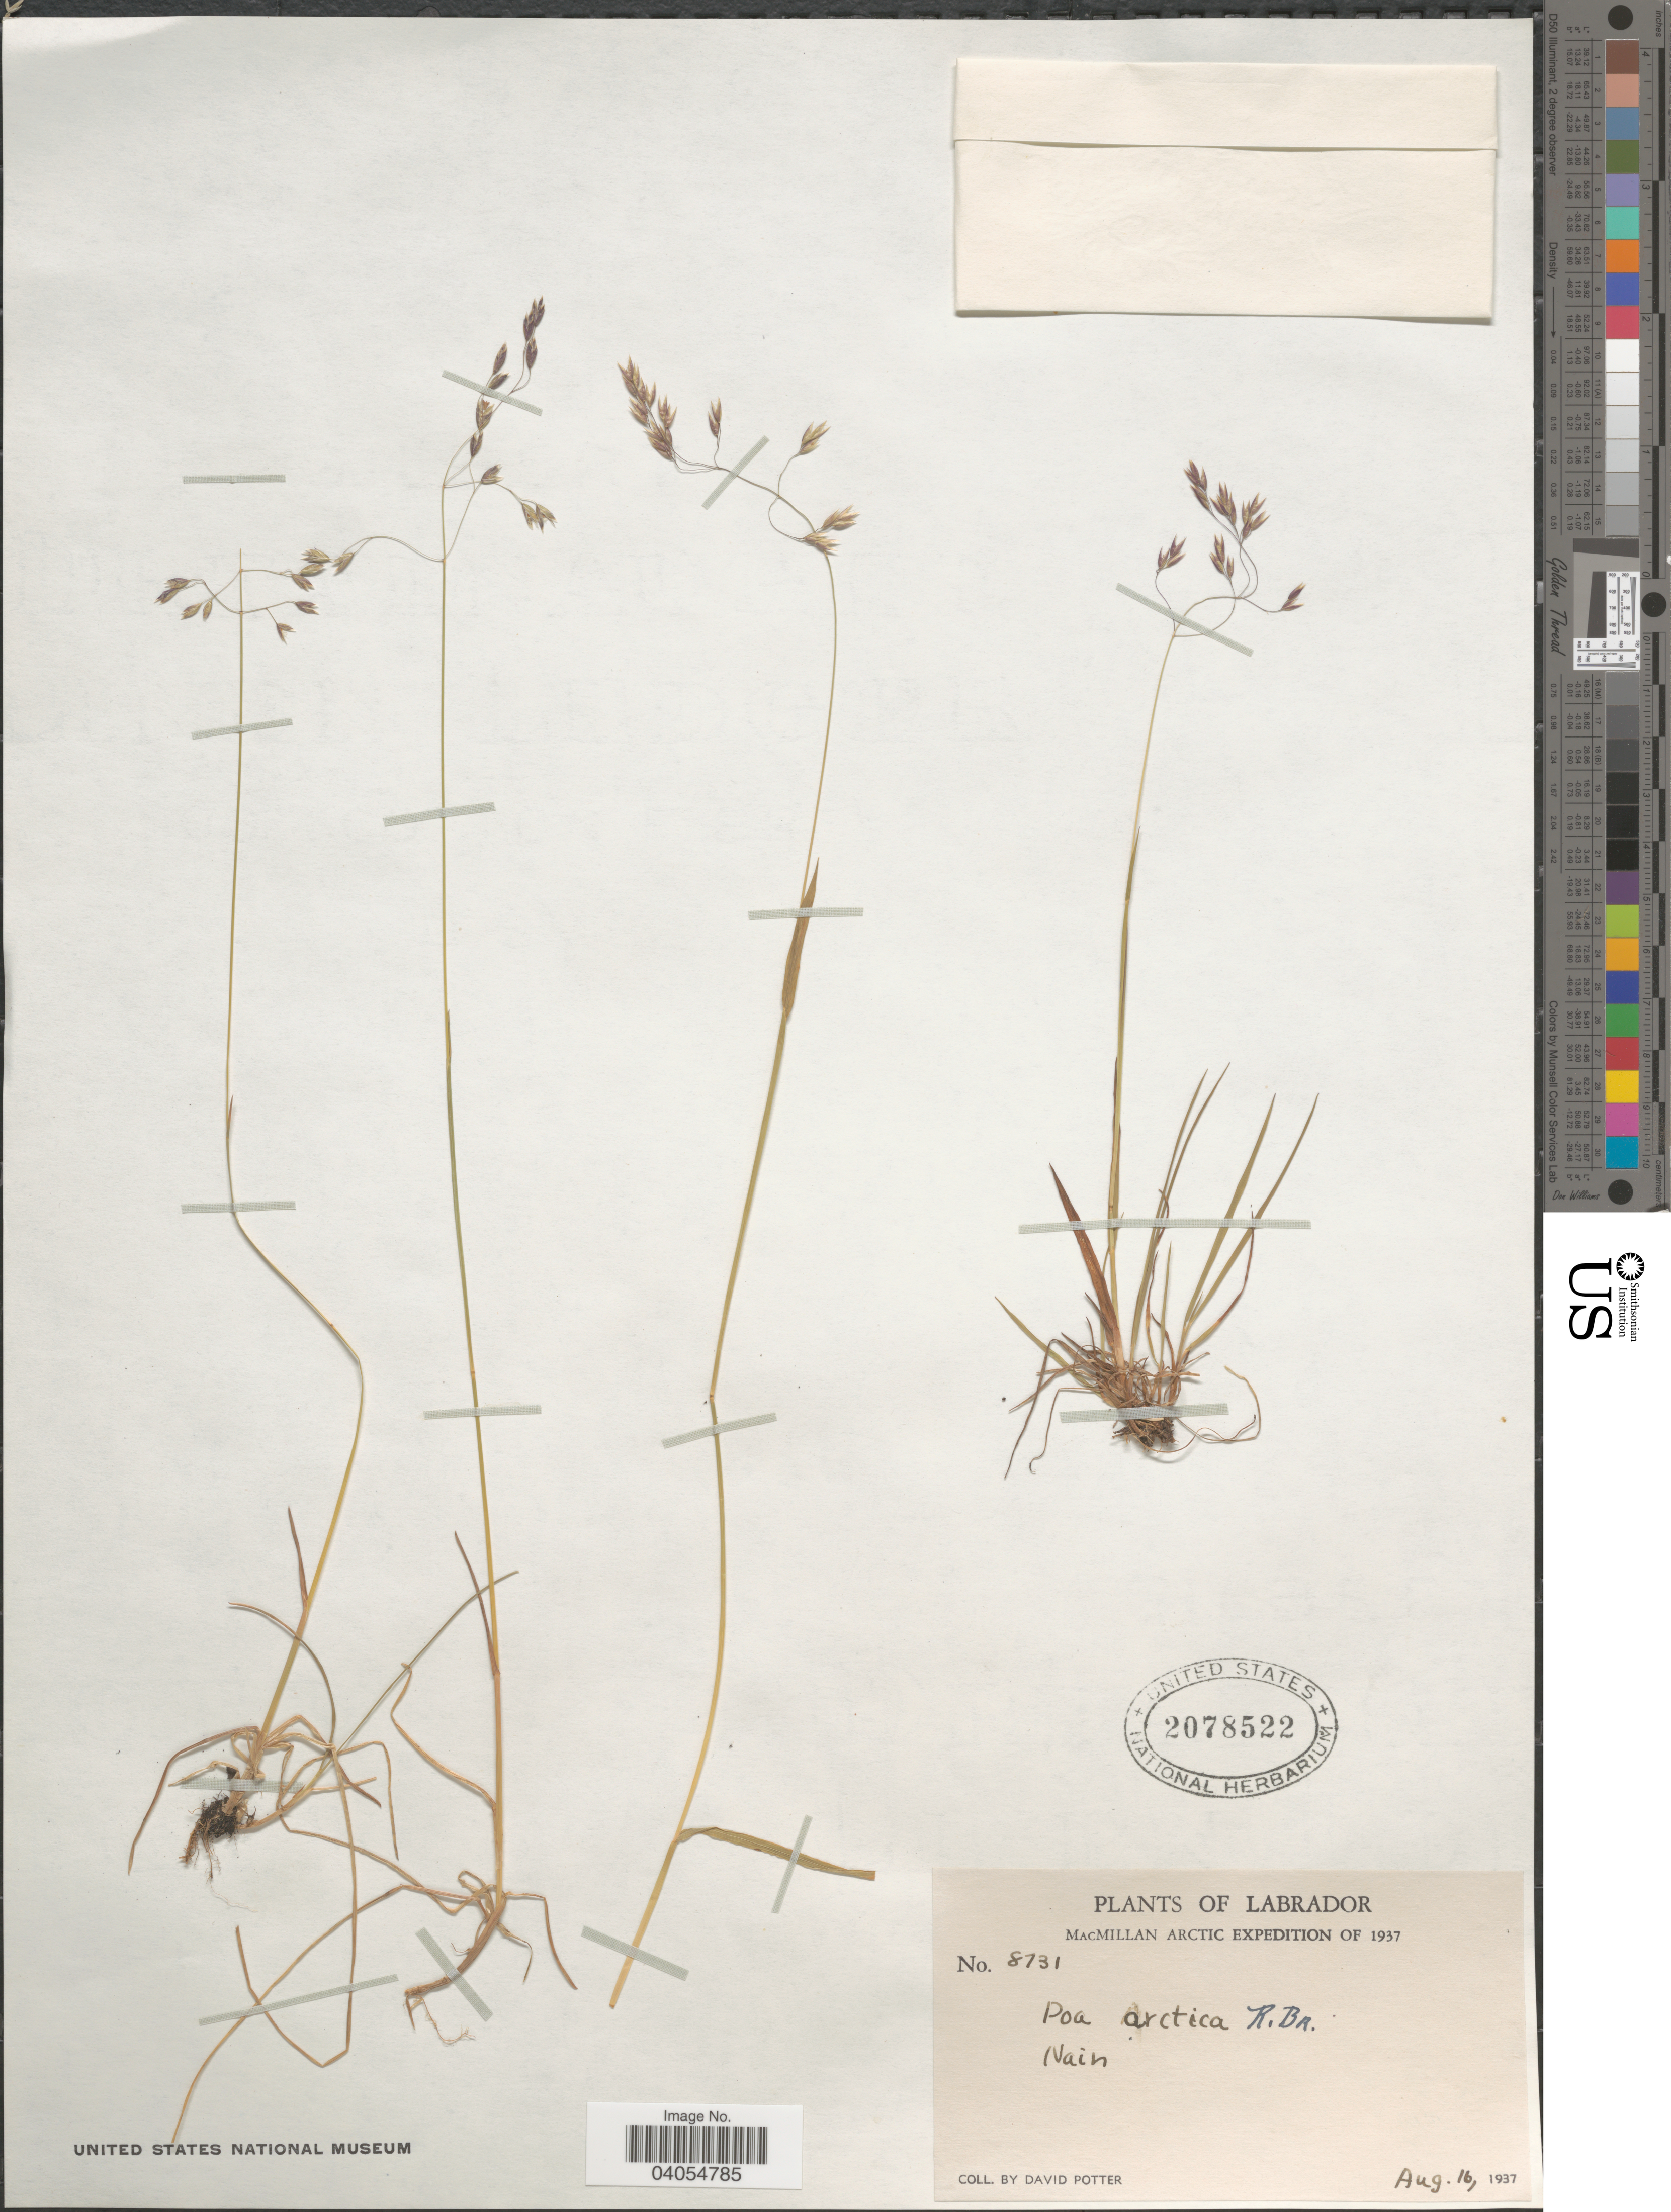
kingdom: Plantae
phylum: Tracheophyta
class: Liliopsida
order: Poales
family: Poaceae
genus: Poa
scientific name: Poa arctica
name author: R. Br.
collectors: D. Potter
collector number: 8731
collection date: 1937-08-16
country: Canada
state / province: Newfoundland and Labrador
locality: Labrador. Nain.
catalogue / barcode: US 2078522